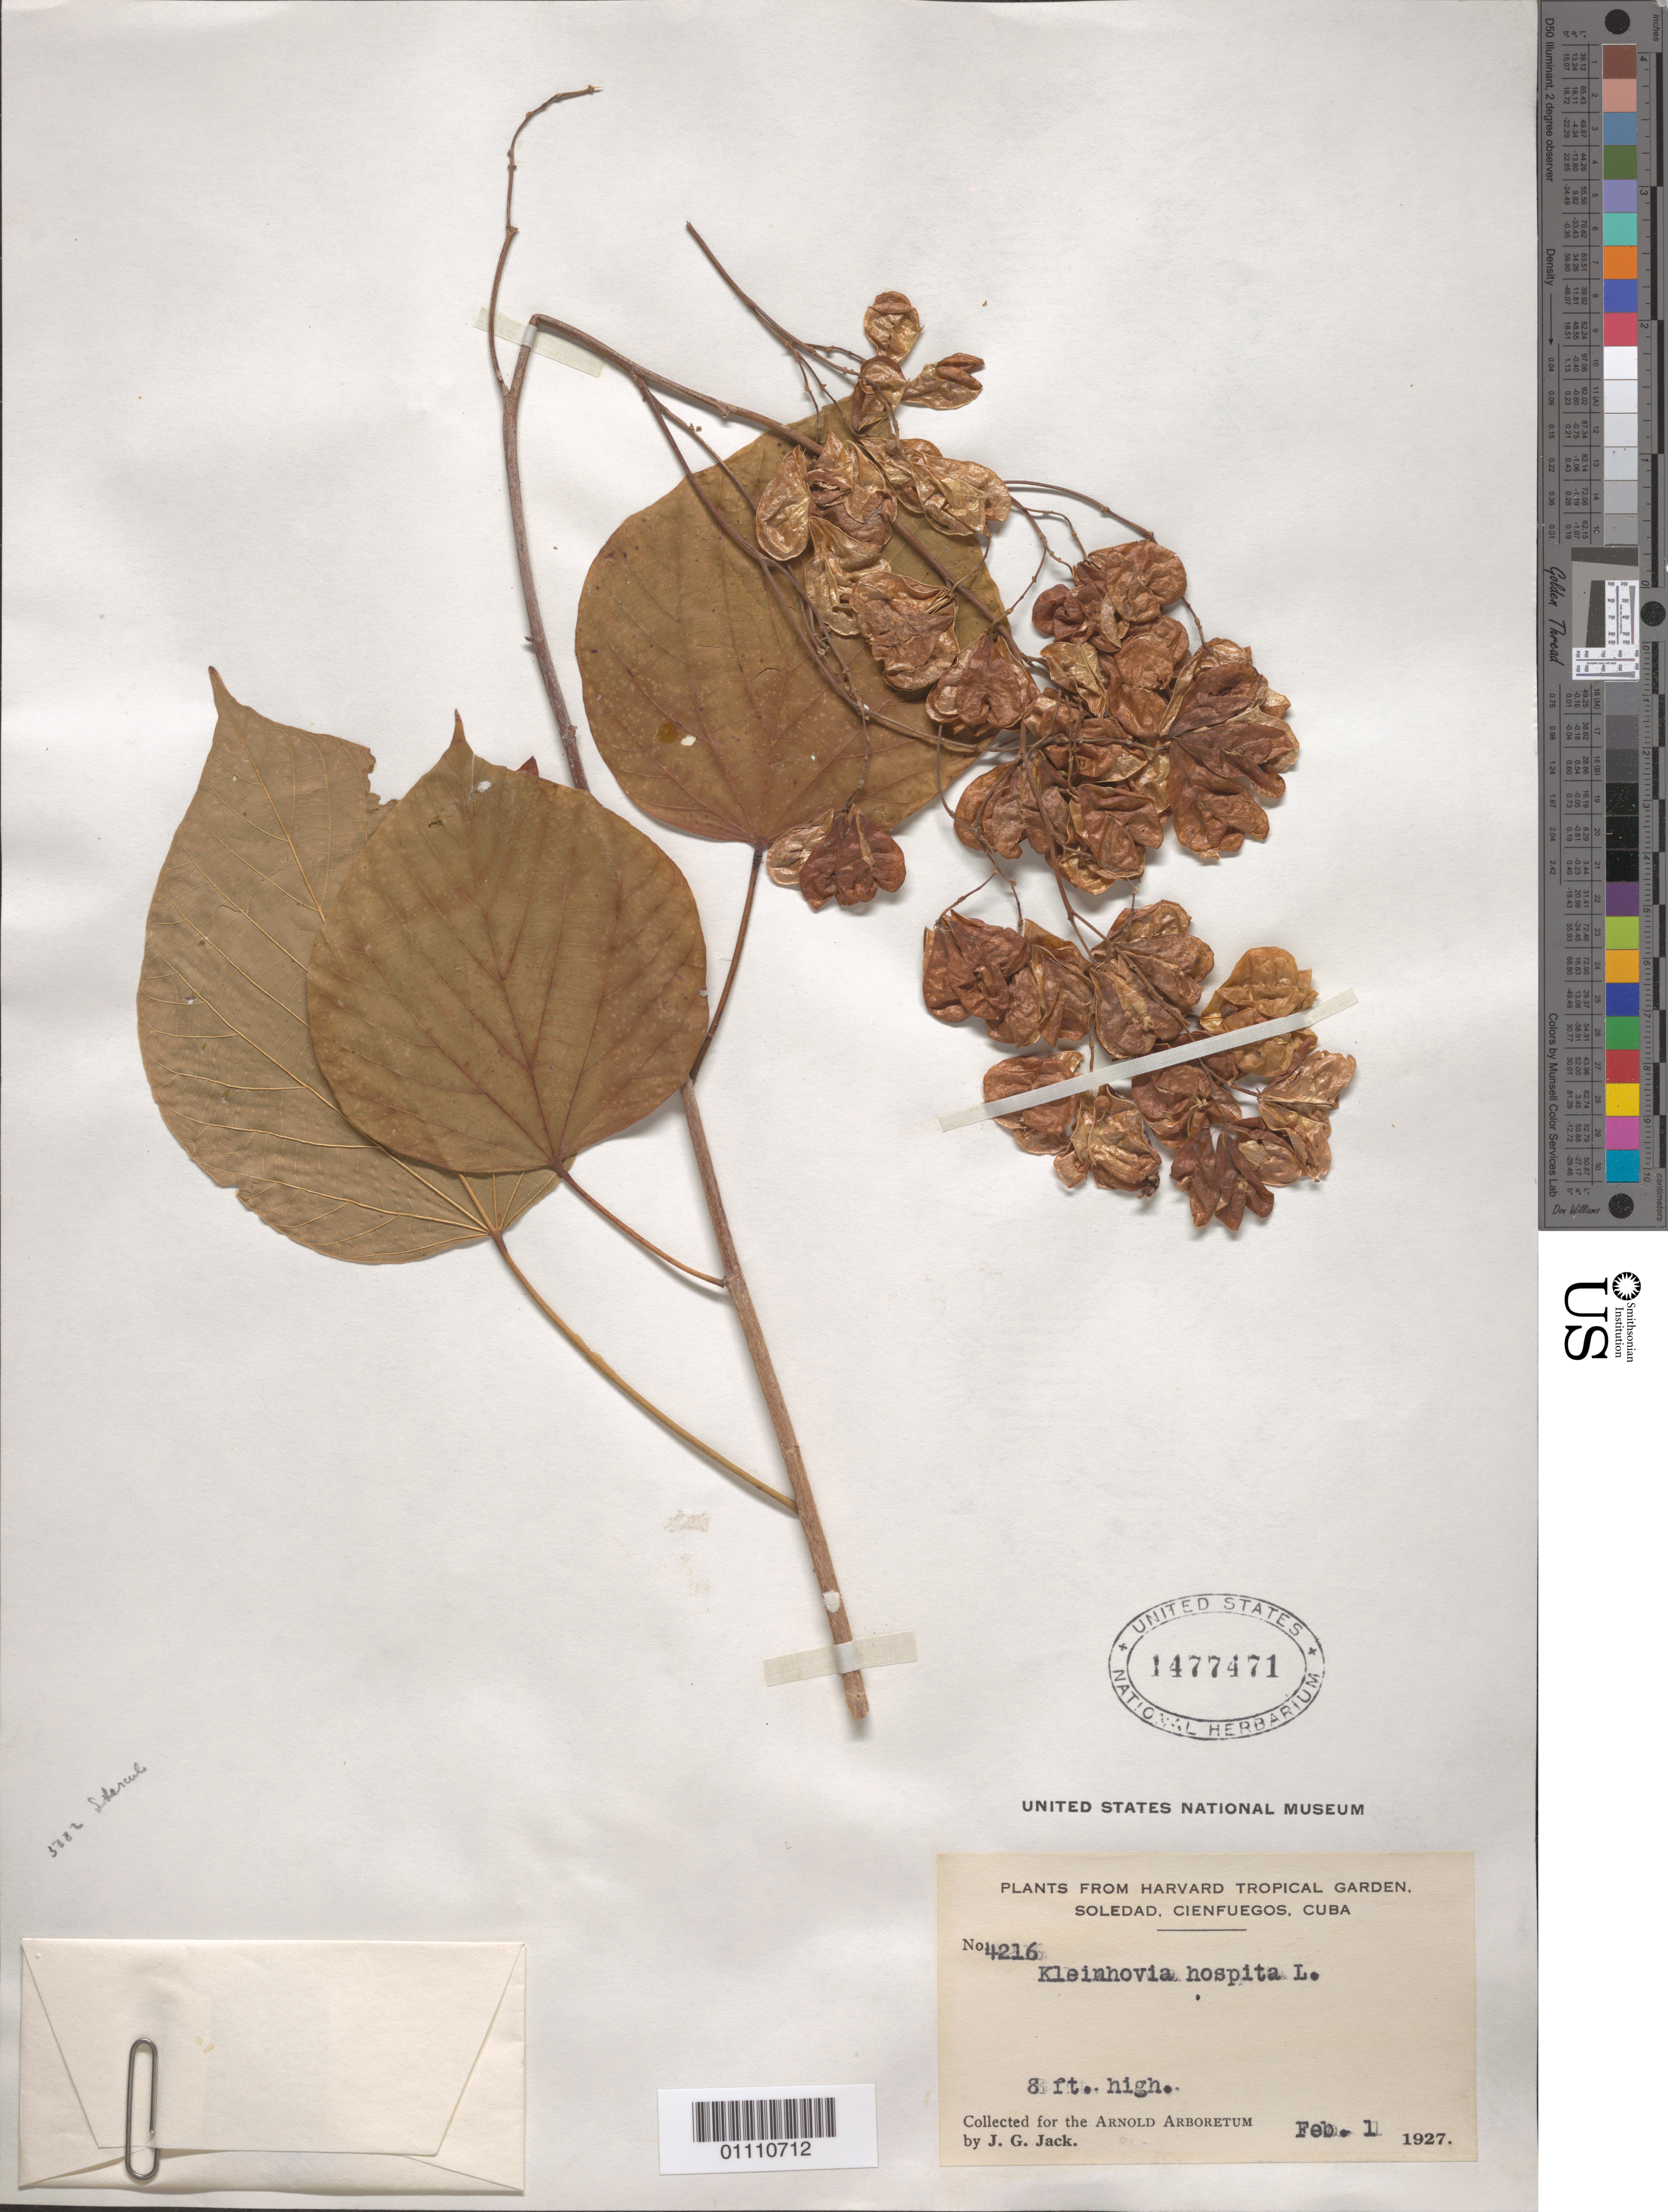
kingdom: Plantae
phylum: Tracheophyta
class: Magnoliopsida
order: Malvales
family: Malvaceae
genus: Kleinhovia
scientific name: Kleinhovia hospita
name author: L.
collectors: J. G. Jack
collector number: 4216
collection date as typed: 01 Feb 1927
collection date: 1927-02-01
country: Cuba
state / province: Cienfuegos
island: Cuba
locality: Plants from Harvard Tropical Garden, Soledad, Cienfuegos, Cuba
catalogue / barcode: US 1477471